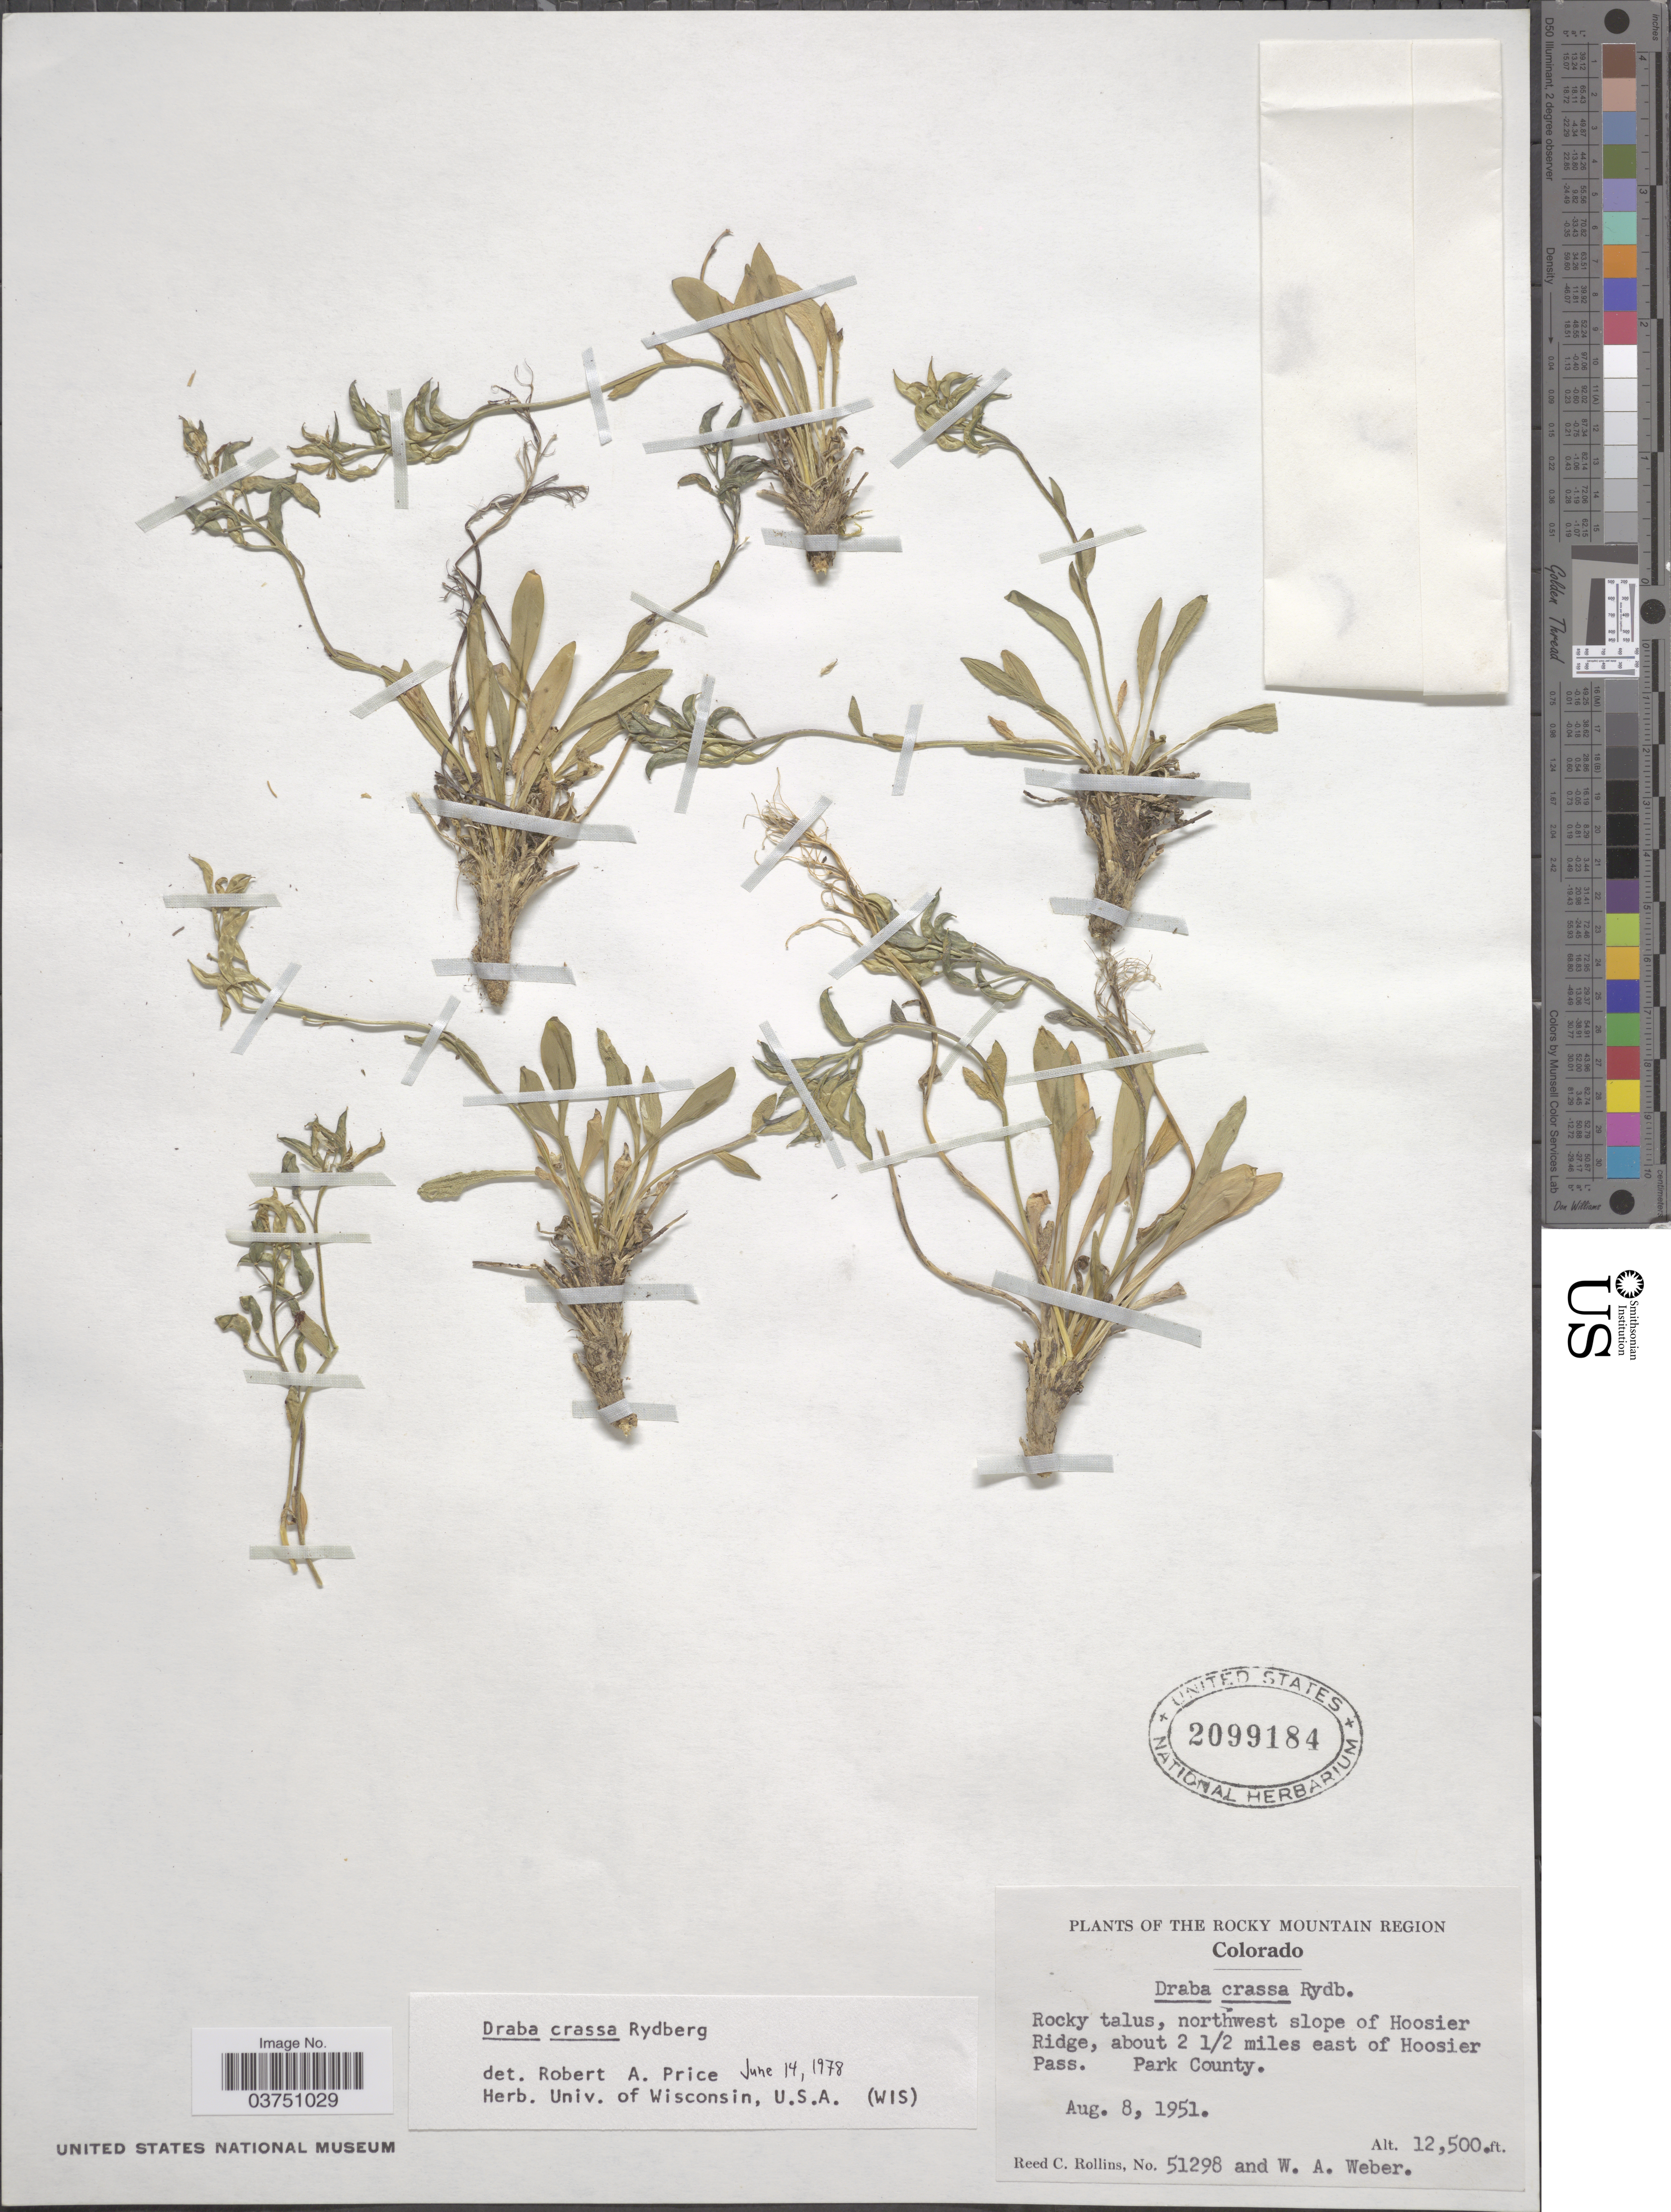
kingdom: Plantae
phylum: Tracheophyta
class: Magnoliopsida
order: Brassicales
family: Brassicaceae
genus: Draba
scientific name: Draba crassa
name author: Rydb.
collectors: R. C. Rollins & W. A. Weber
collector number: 51298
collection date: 1951-08-08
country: United States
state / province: Colorado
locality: The Rocky Mountain Region. Northwest slope of Hoosier Ridge, about 2½ miles east of Hoosier Pass. Park County.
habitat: rocky talus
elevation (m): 3810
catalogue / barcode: US 2099184